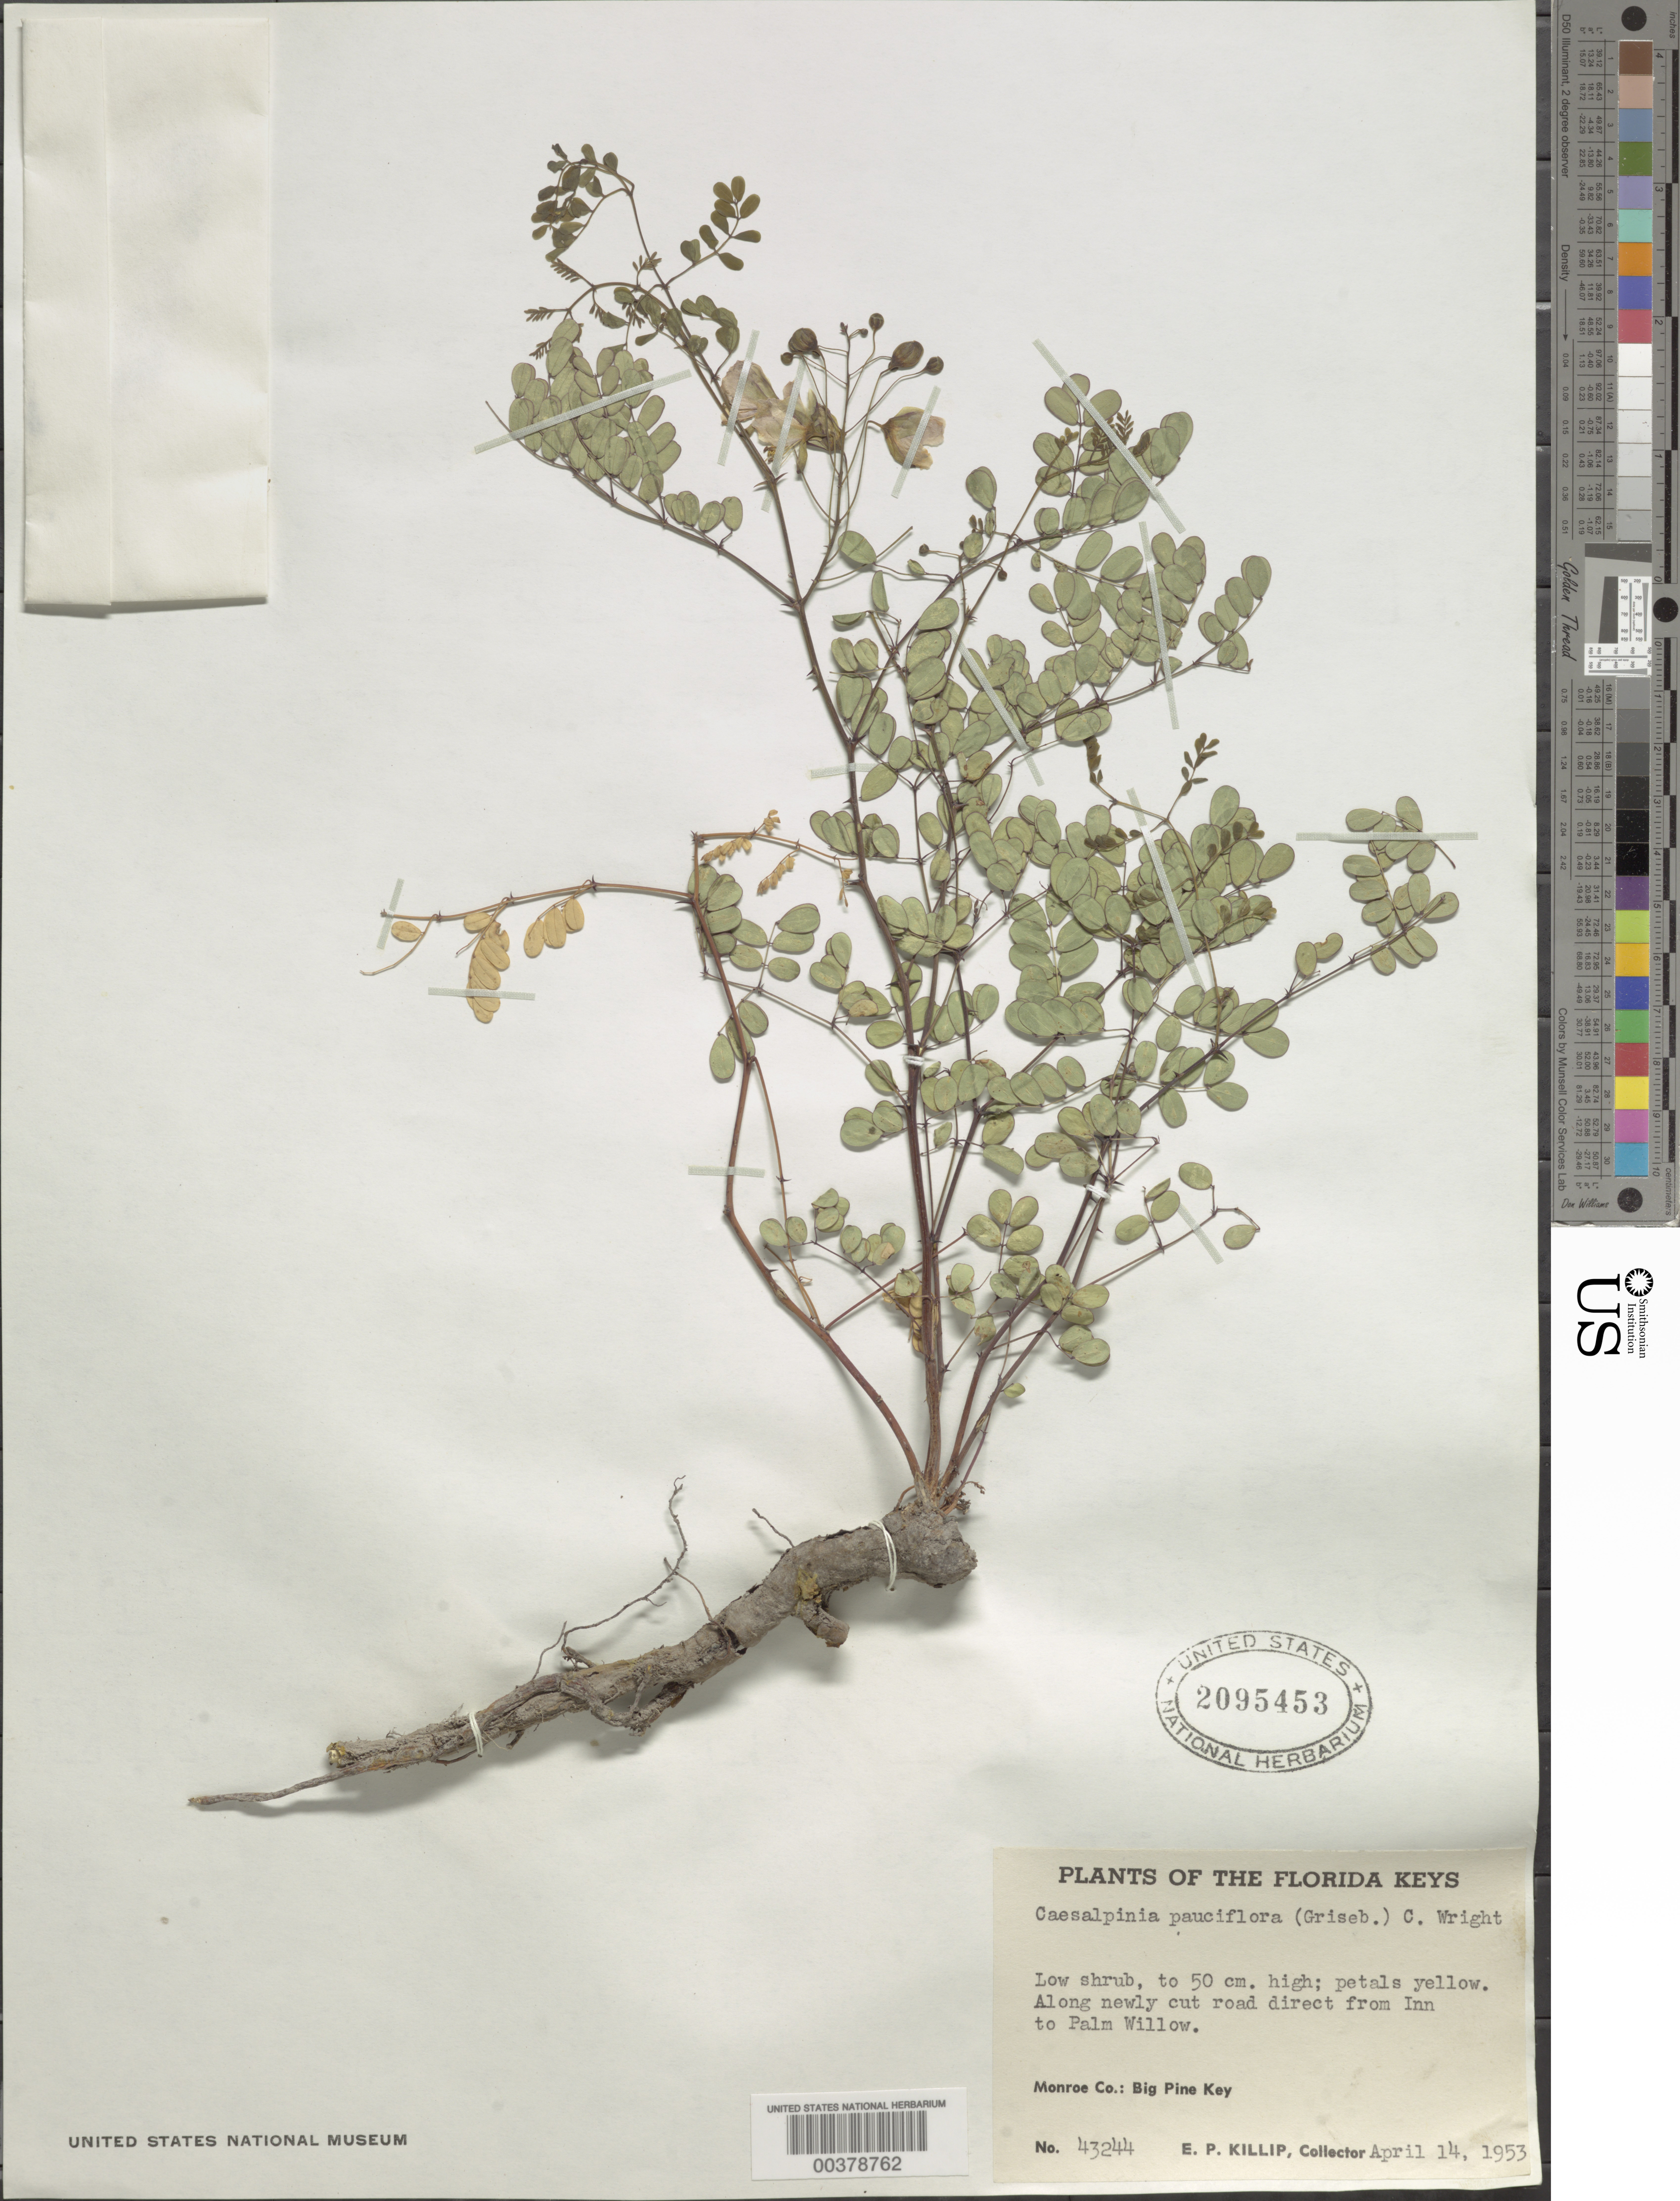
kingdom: Plantae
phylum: Tracheophyta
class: Magnoliopsida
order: Fabales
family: Fabaceae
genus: Denisophytum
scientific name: Denisophytum pauciflorum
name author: (Griseb.) Gagnon & G.P. Lewis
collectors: E. P. Killip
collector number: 43244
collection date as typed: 14 Apr 1953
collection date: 1953-04-14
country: United States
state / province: Florida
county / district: Monroe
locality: Big pine key, direct from inn to pine willow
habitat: Along newly cut road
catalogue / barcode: US 2095453